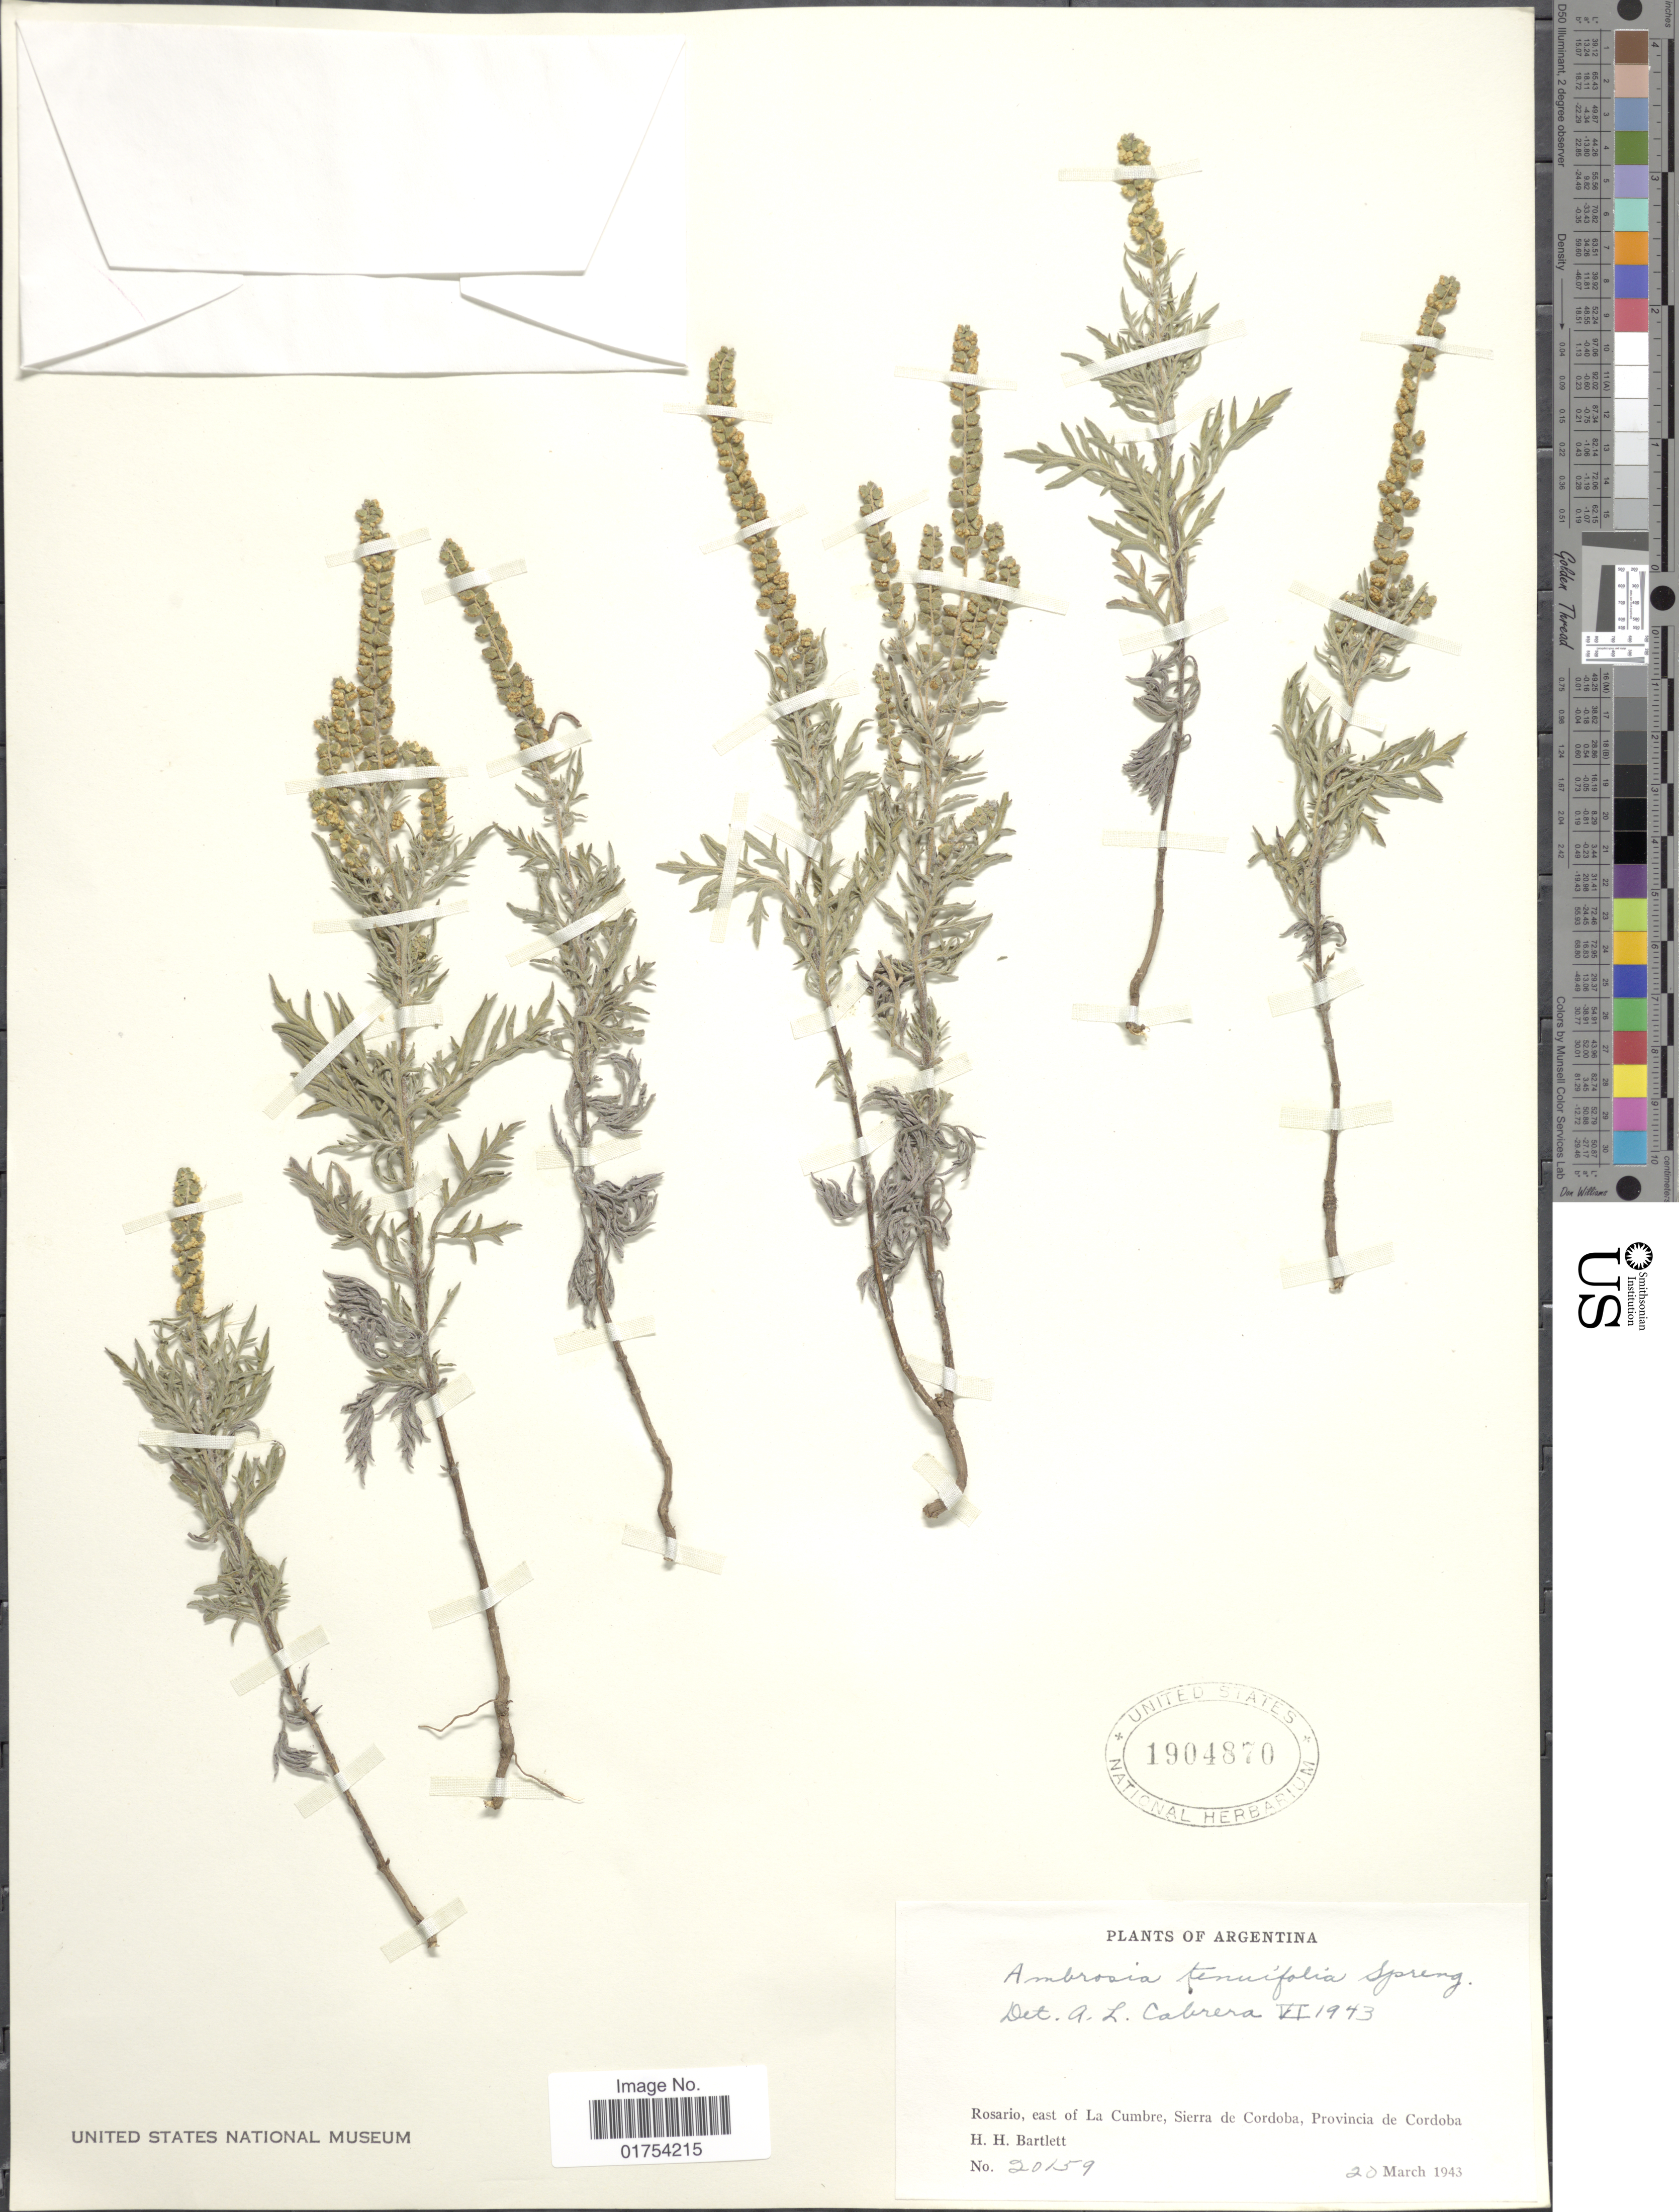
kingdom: Plantae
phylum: Tracheophyta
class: Magnoliopsida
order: Asterales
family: Asteraceae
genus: Ambrosia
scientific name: Ambrosia tenuifolia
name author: Spreng.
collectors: H. H. Bartlett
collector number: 20159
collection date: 1943-03-20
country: Argentina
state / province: Cordoba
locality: Rosario, east of La Cumbre, Sierra de Cordoba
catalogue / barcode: US 1904870